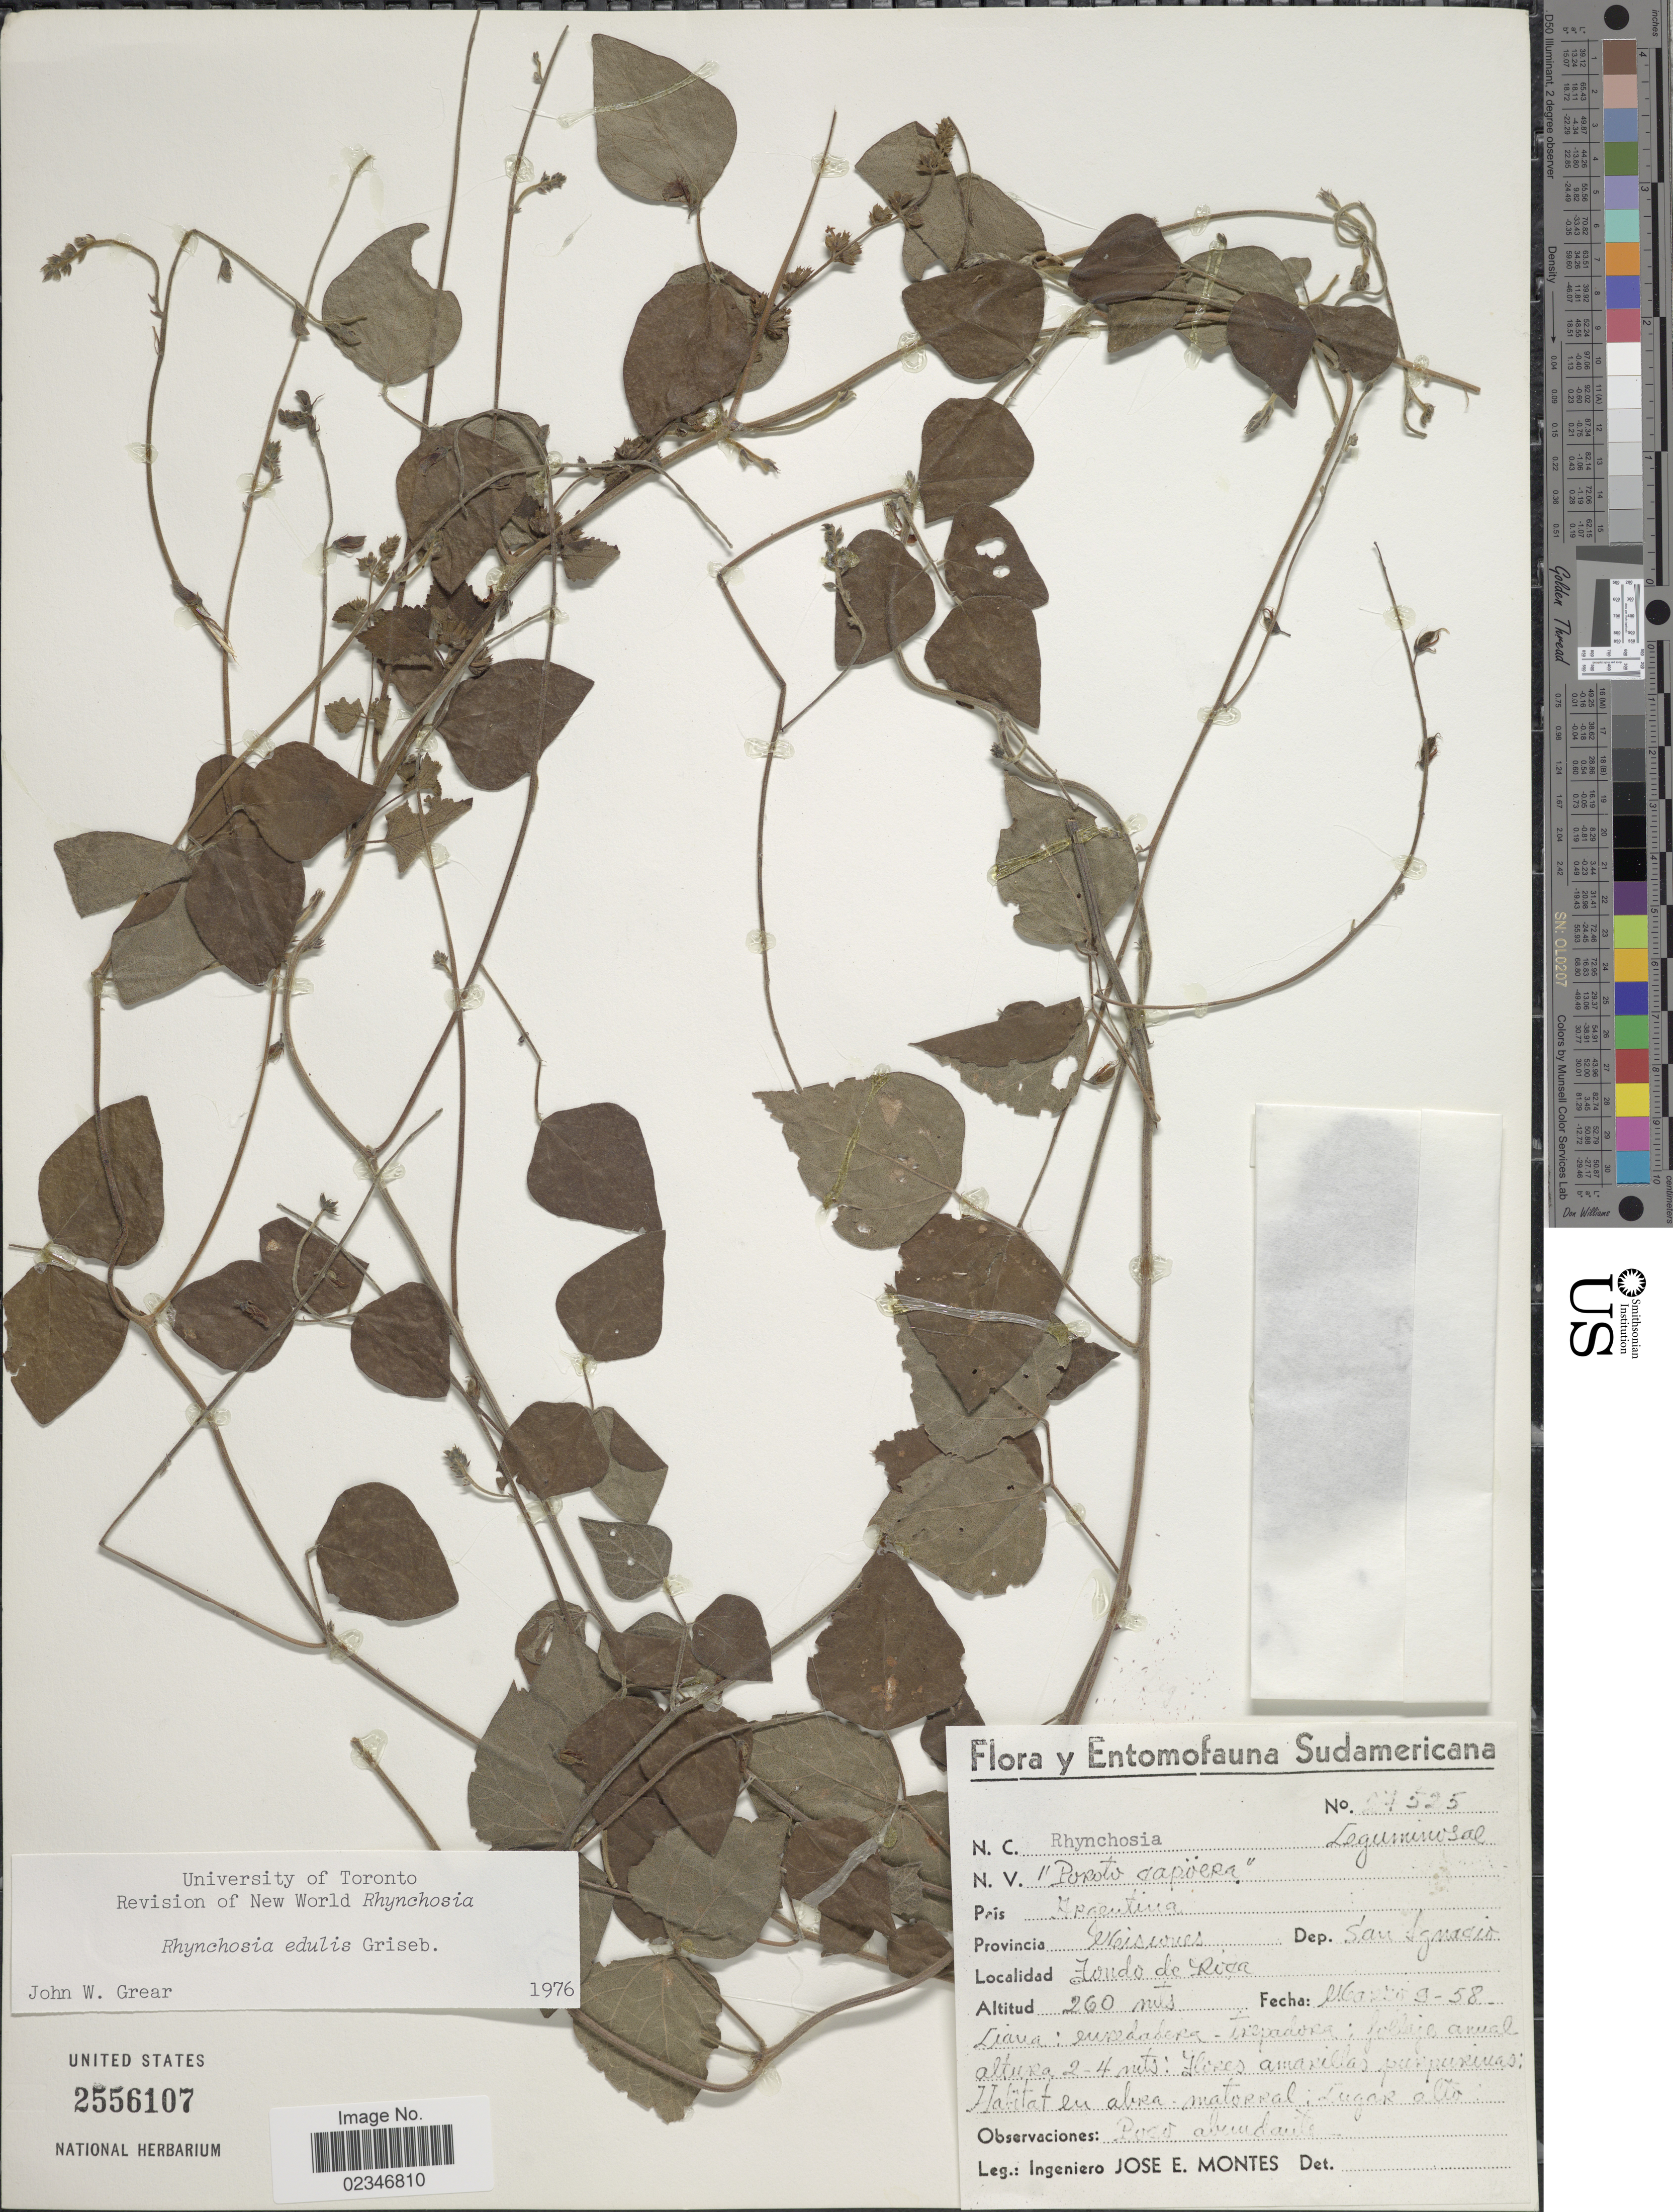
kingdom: Plantae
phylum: Tracheophyta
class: Magnoliopsida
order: Fabales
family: Fabaceae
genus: Rhynchosia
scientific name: Rhynchosia edulis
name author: Griseb.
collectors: J. E. Montes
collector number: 24525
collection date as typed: Transcribed d/m/y: 9/3/58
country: Argentina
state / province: Misiones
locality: Provincia Misiones, Dep. San Ignacio, Fondo de Rosa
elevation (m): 260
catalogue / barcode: US 2556107